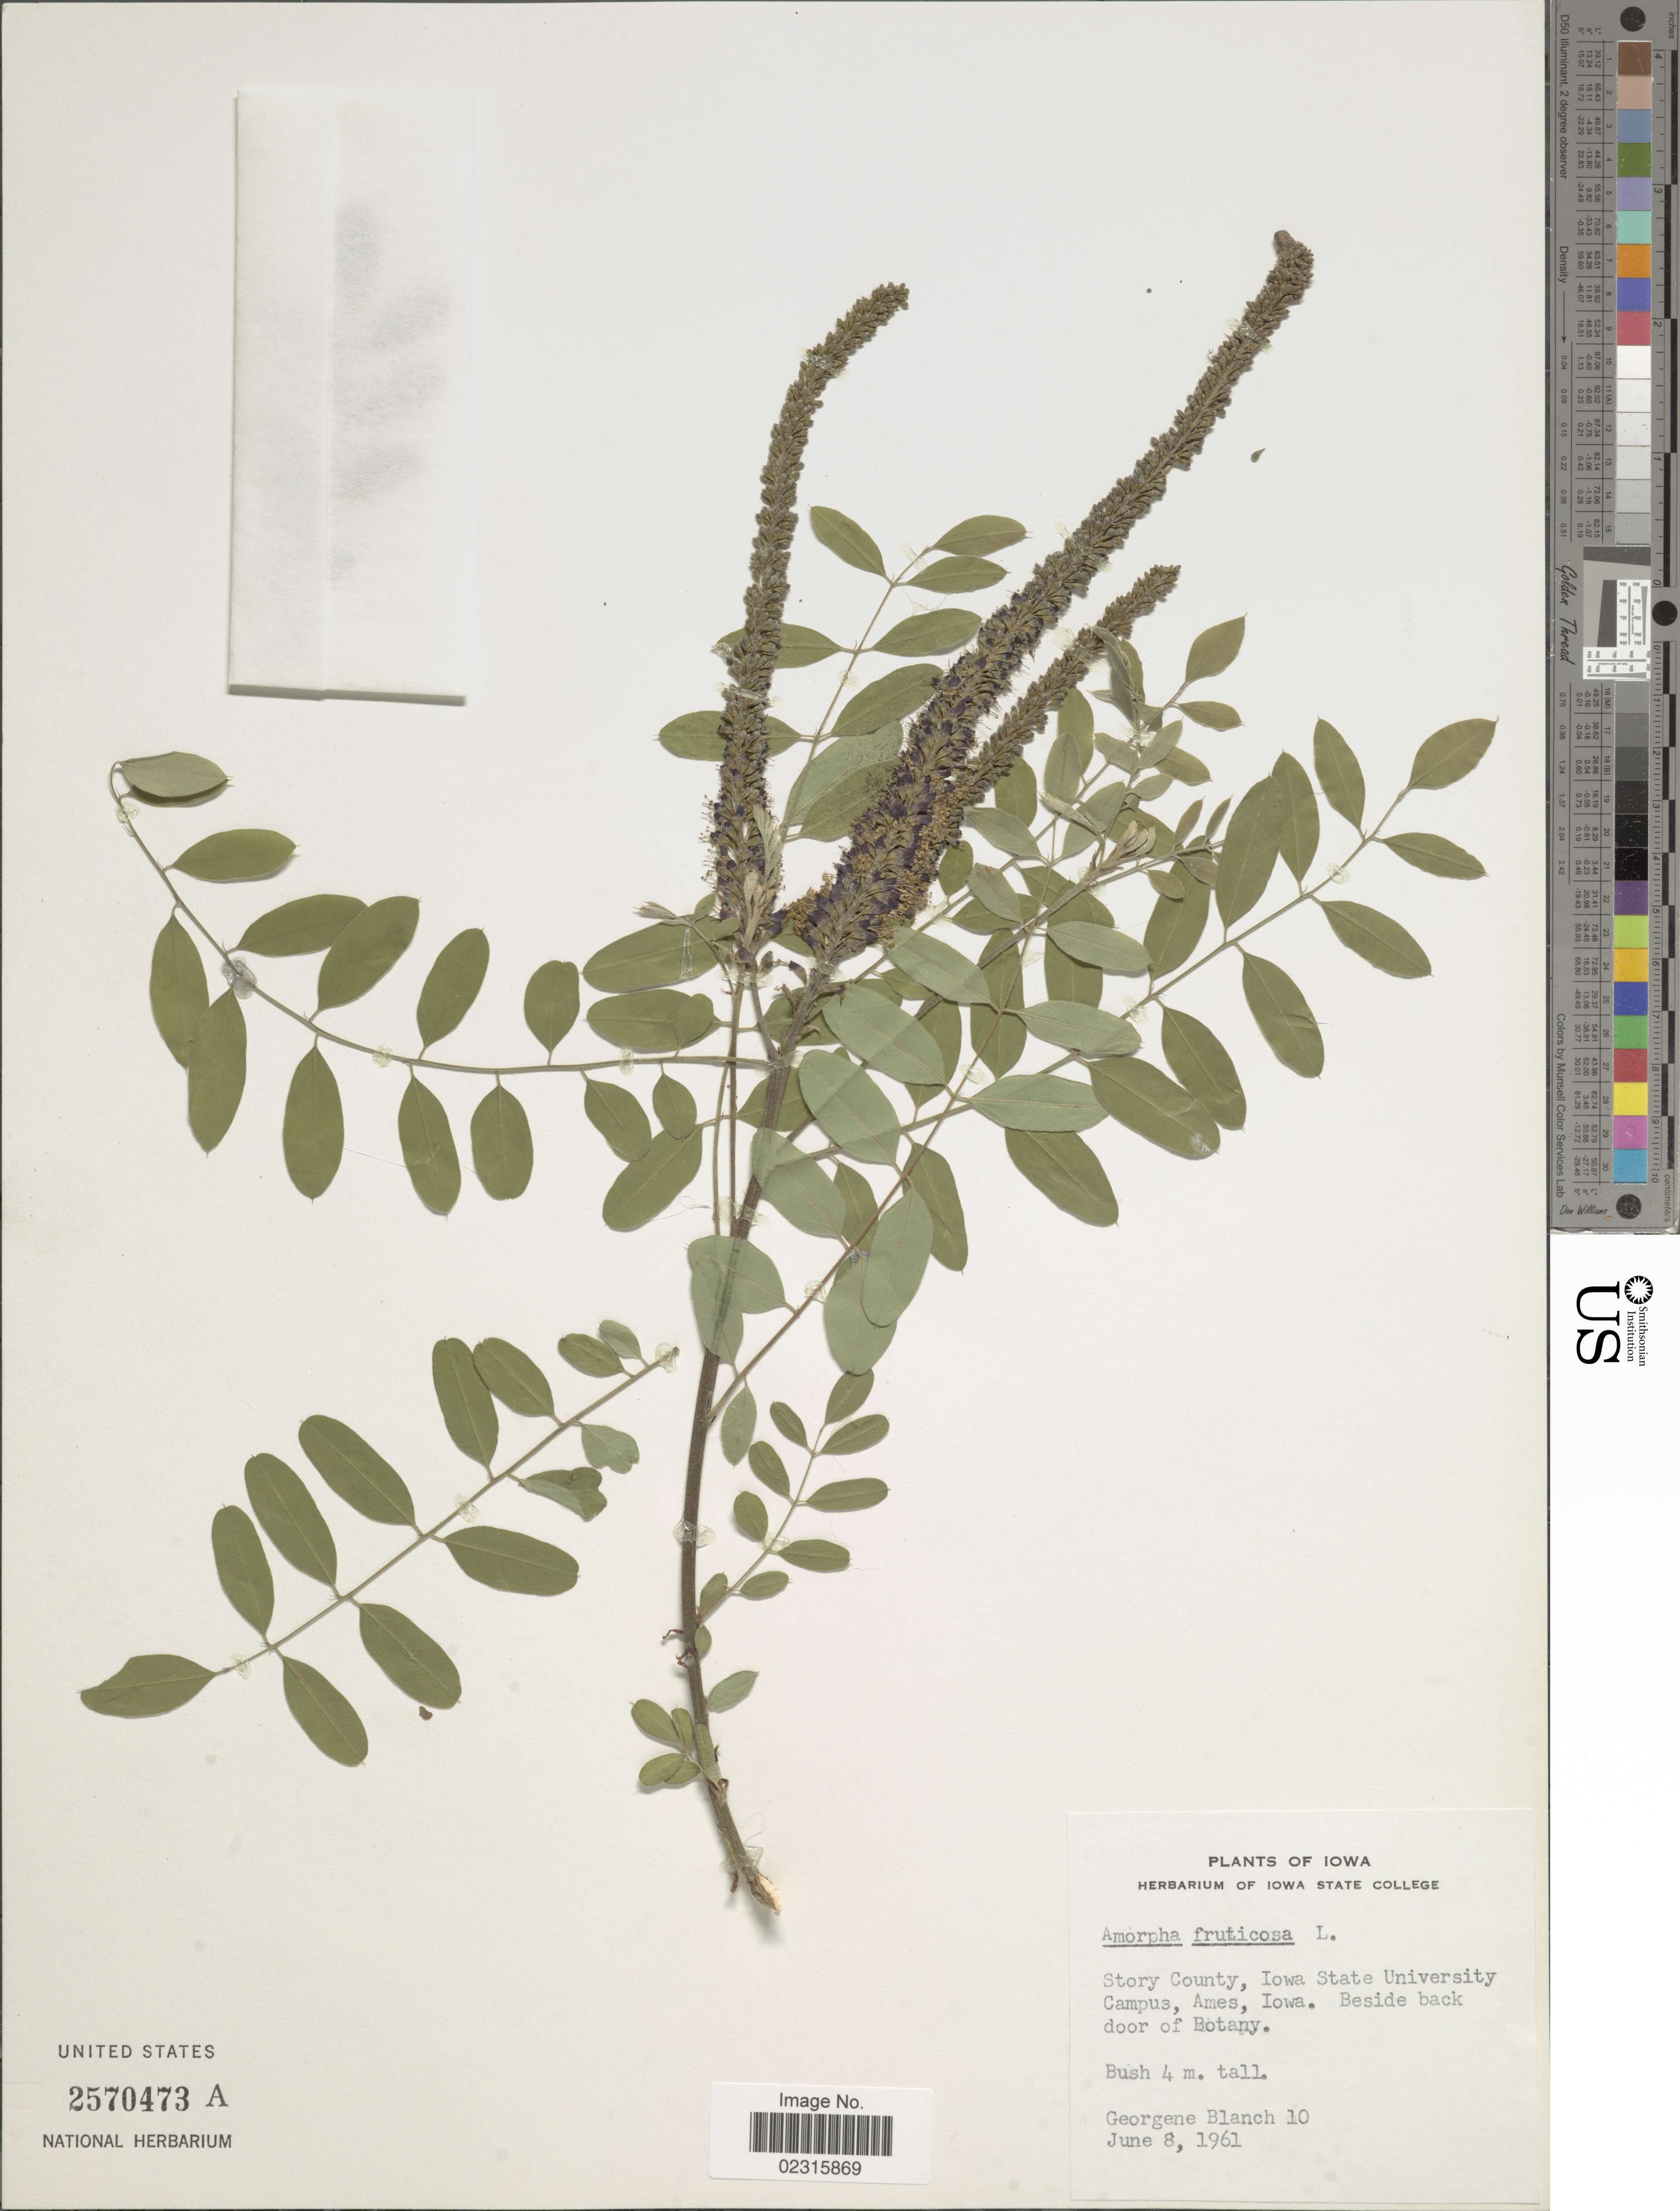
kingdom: Plantae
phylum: Tracheophyta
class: Magnoliopsida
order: Fabales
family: Fabaceae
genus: Amorpha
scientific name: Amorpha fruticosa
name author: L.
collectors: G. Blanch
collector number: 10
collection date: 1961-06-08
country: United States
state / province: Iowa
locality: Story County, Iowa State University Campus, Ames, Iowa,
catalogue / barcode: US 2570473A